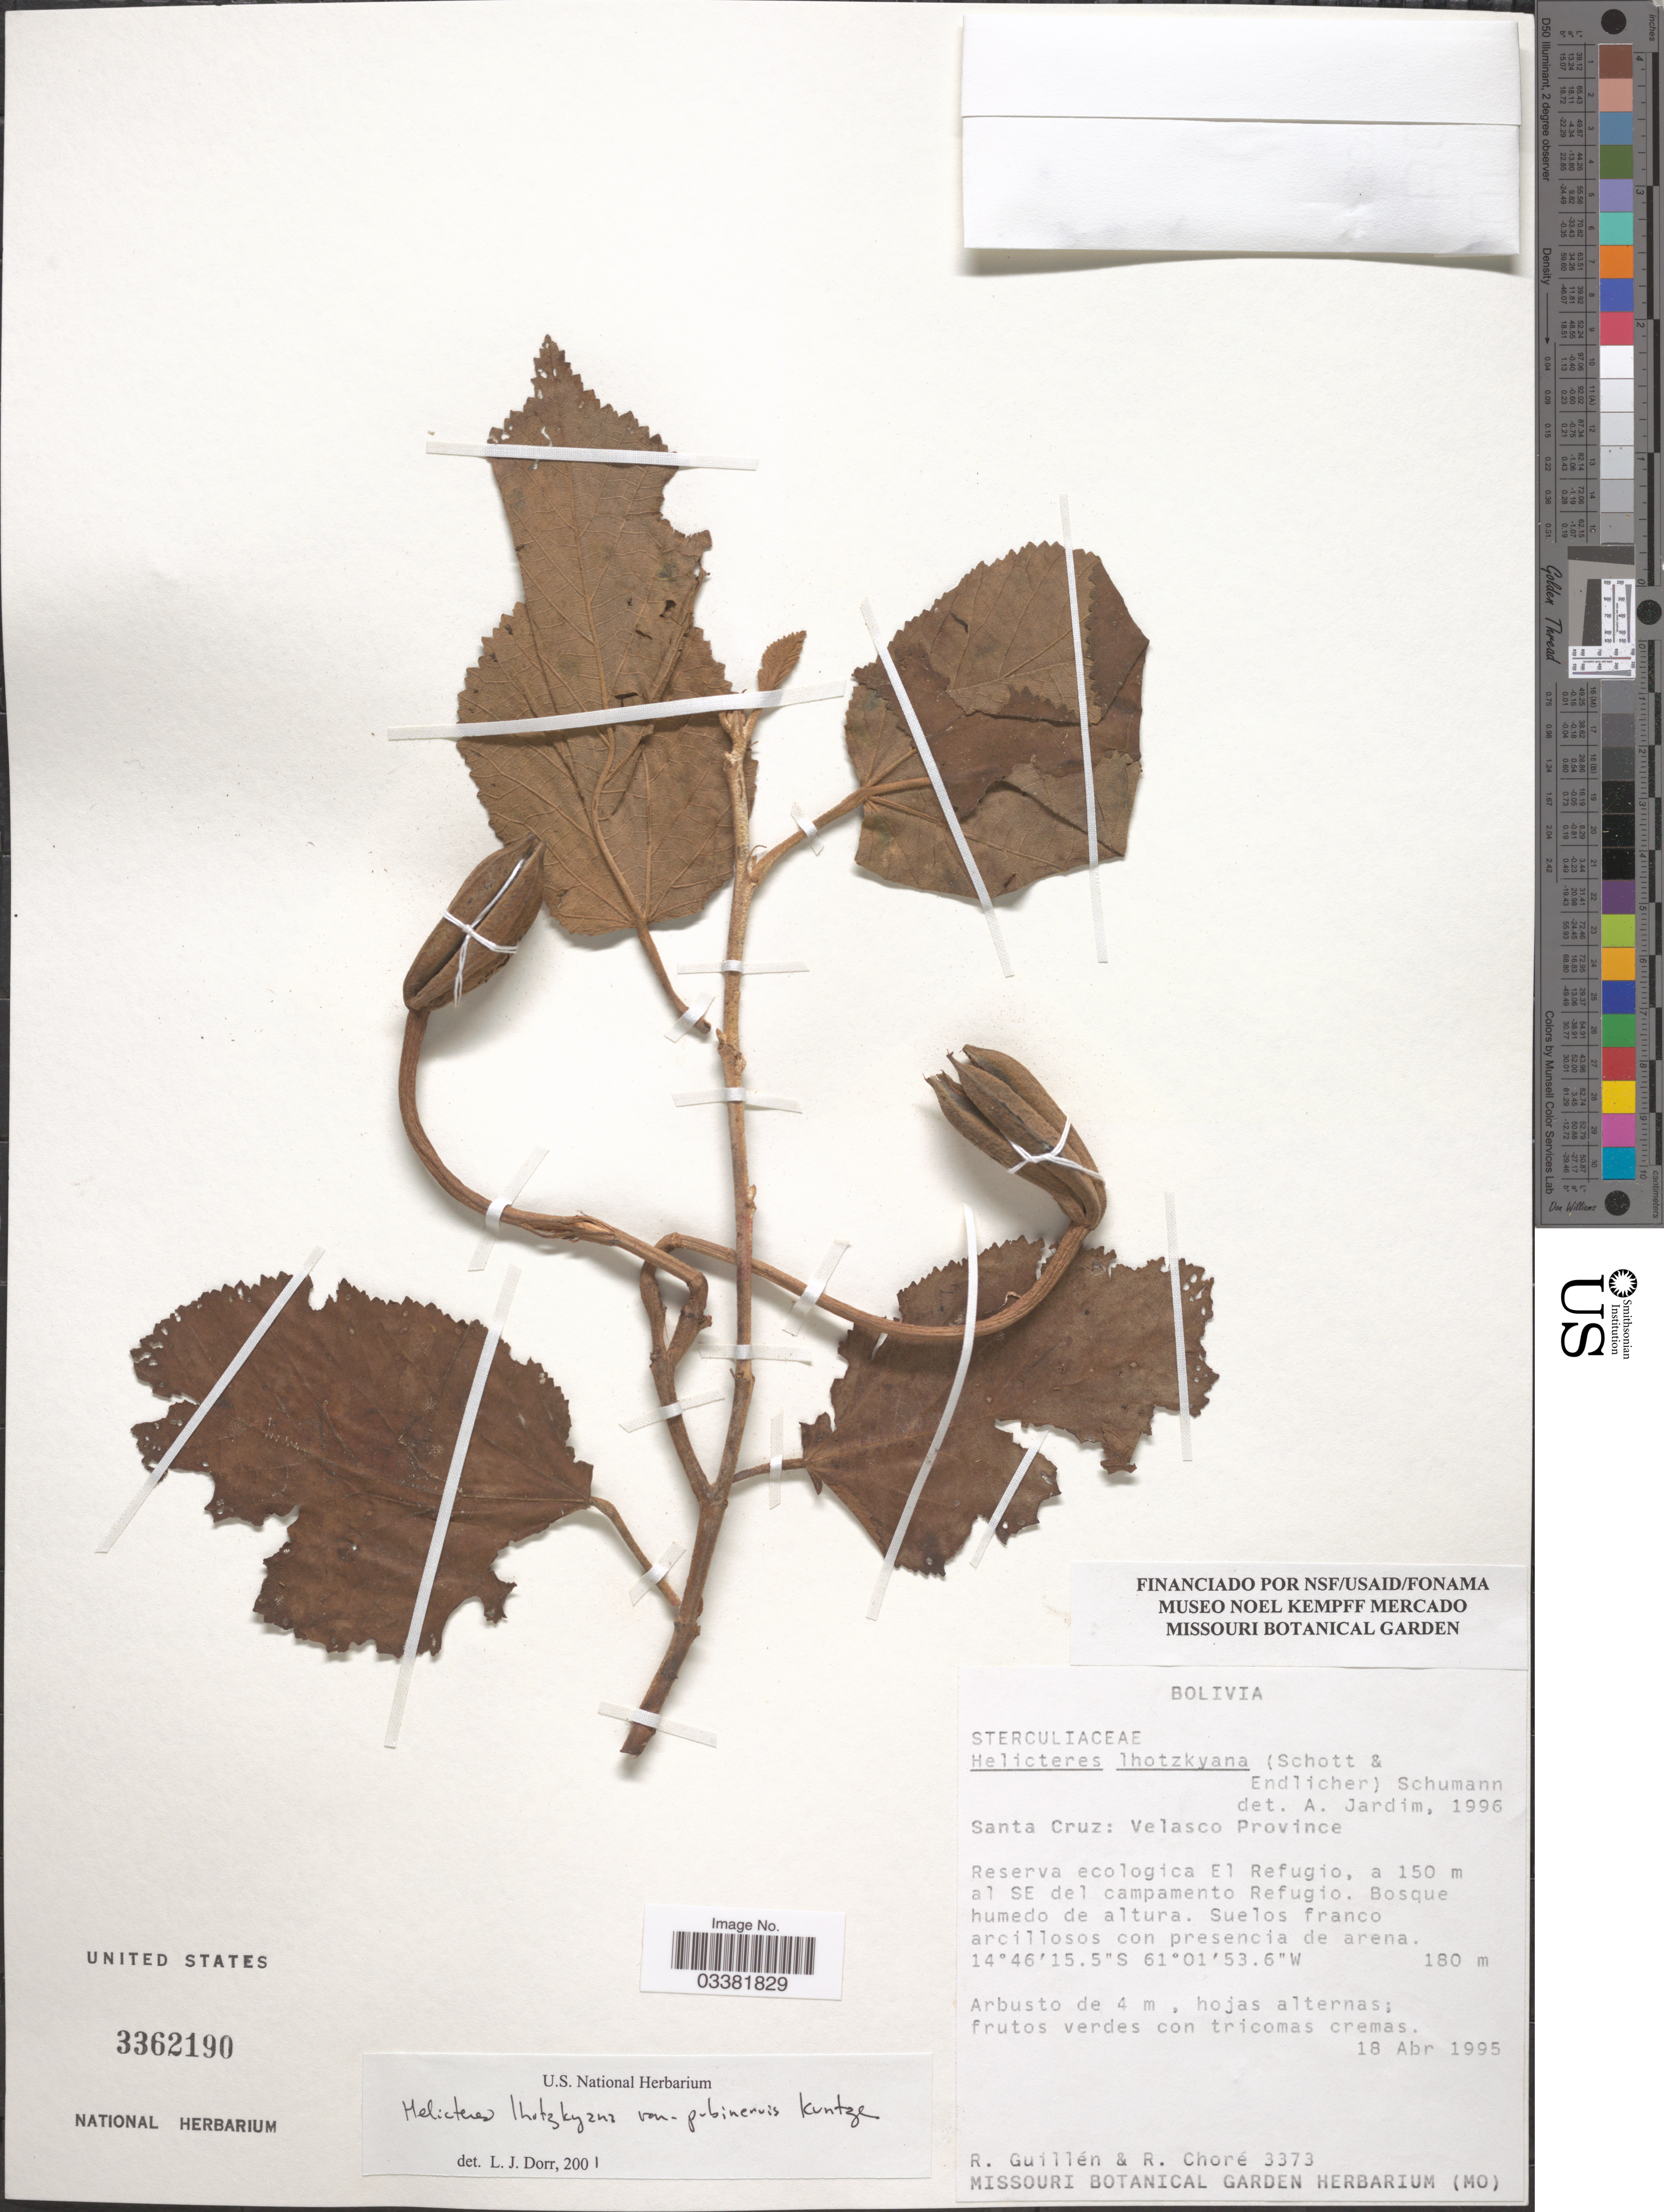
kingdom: Plantae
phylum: Tracheophyta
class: Magnoliopsida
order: Malvales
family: Malvaceae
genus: Helicteres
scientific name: Helicteres lhotzkyana var. pubinervis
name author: Kuntze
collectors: R. Guillen & R. Choré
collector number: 3373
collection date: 1995-04-18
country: Bolivia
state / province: Santa Cruz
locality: Velasco Province. Reserva ecologica El Refugio, a 150 m al SE del campamento Refugio.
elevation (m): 180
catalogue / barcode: US 3362190